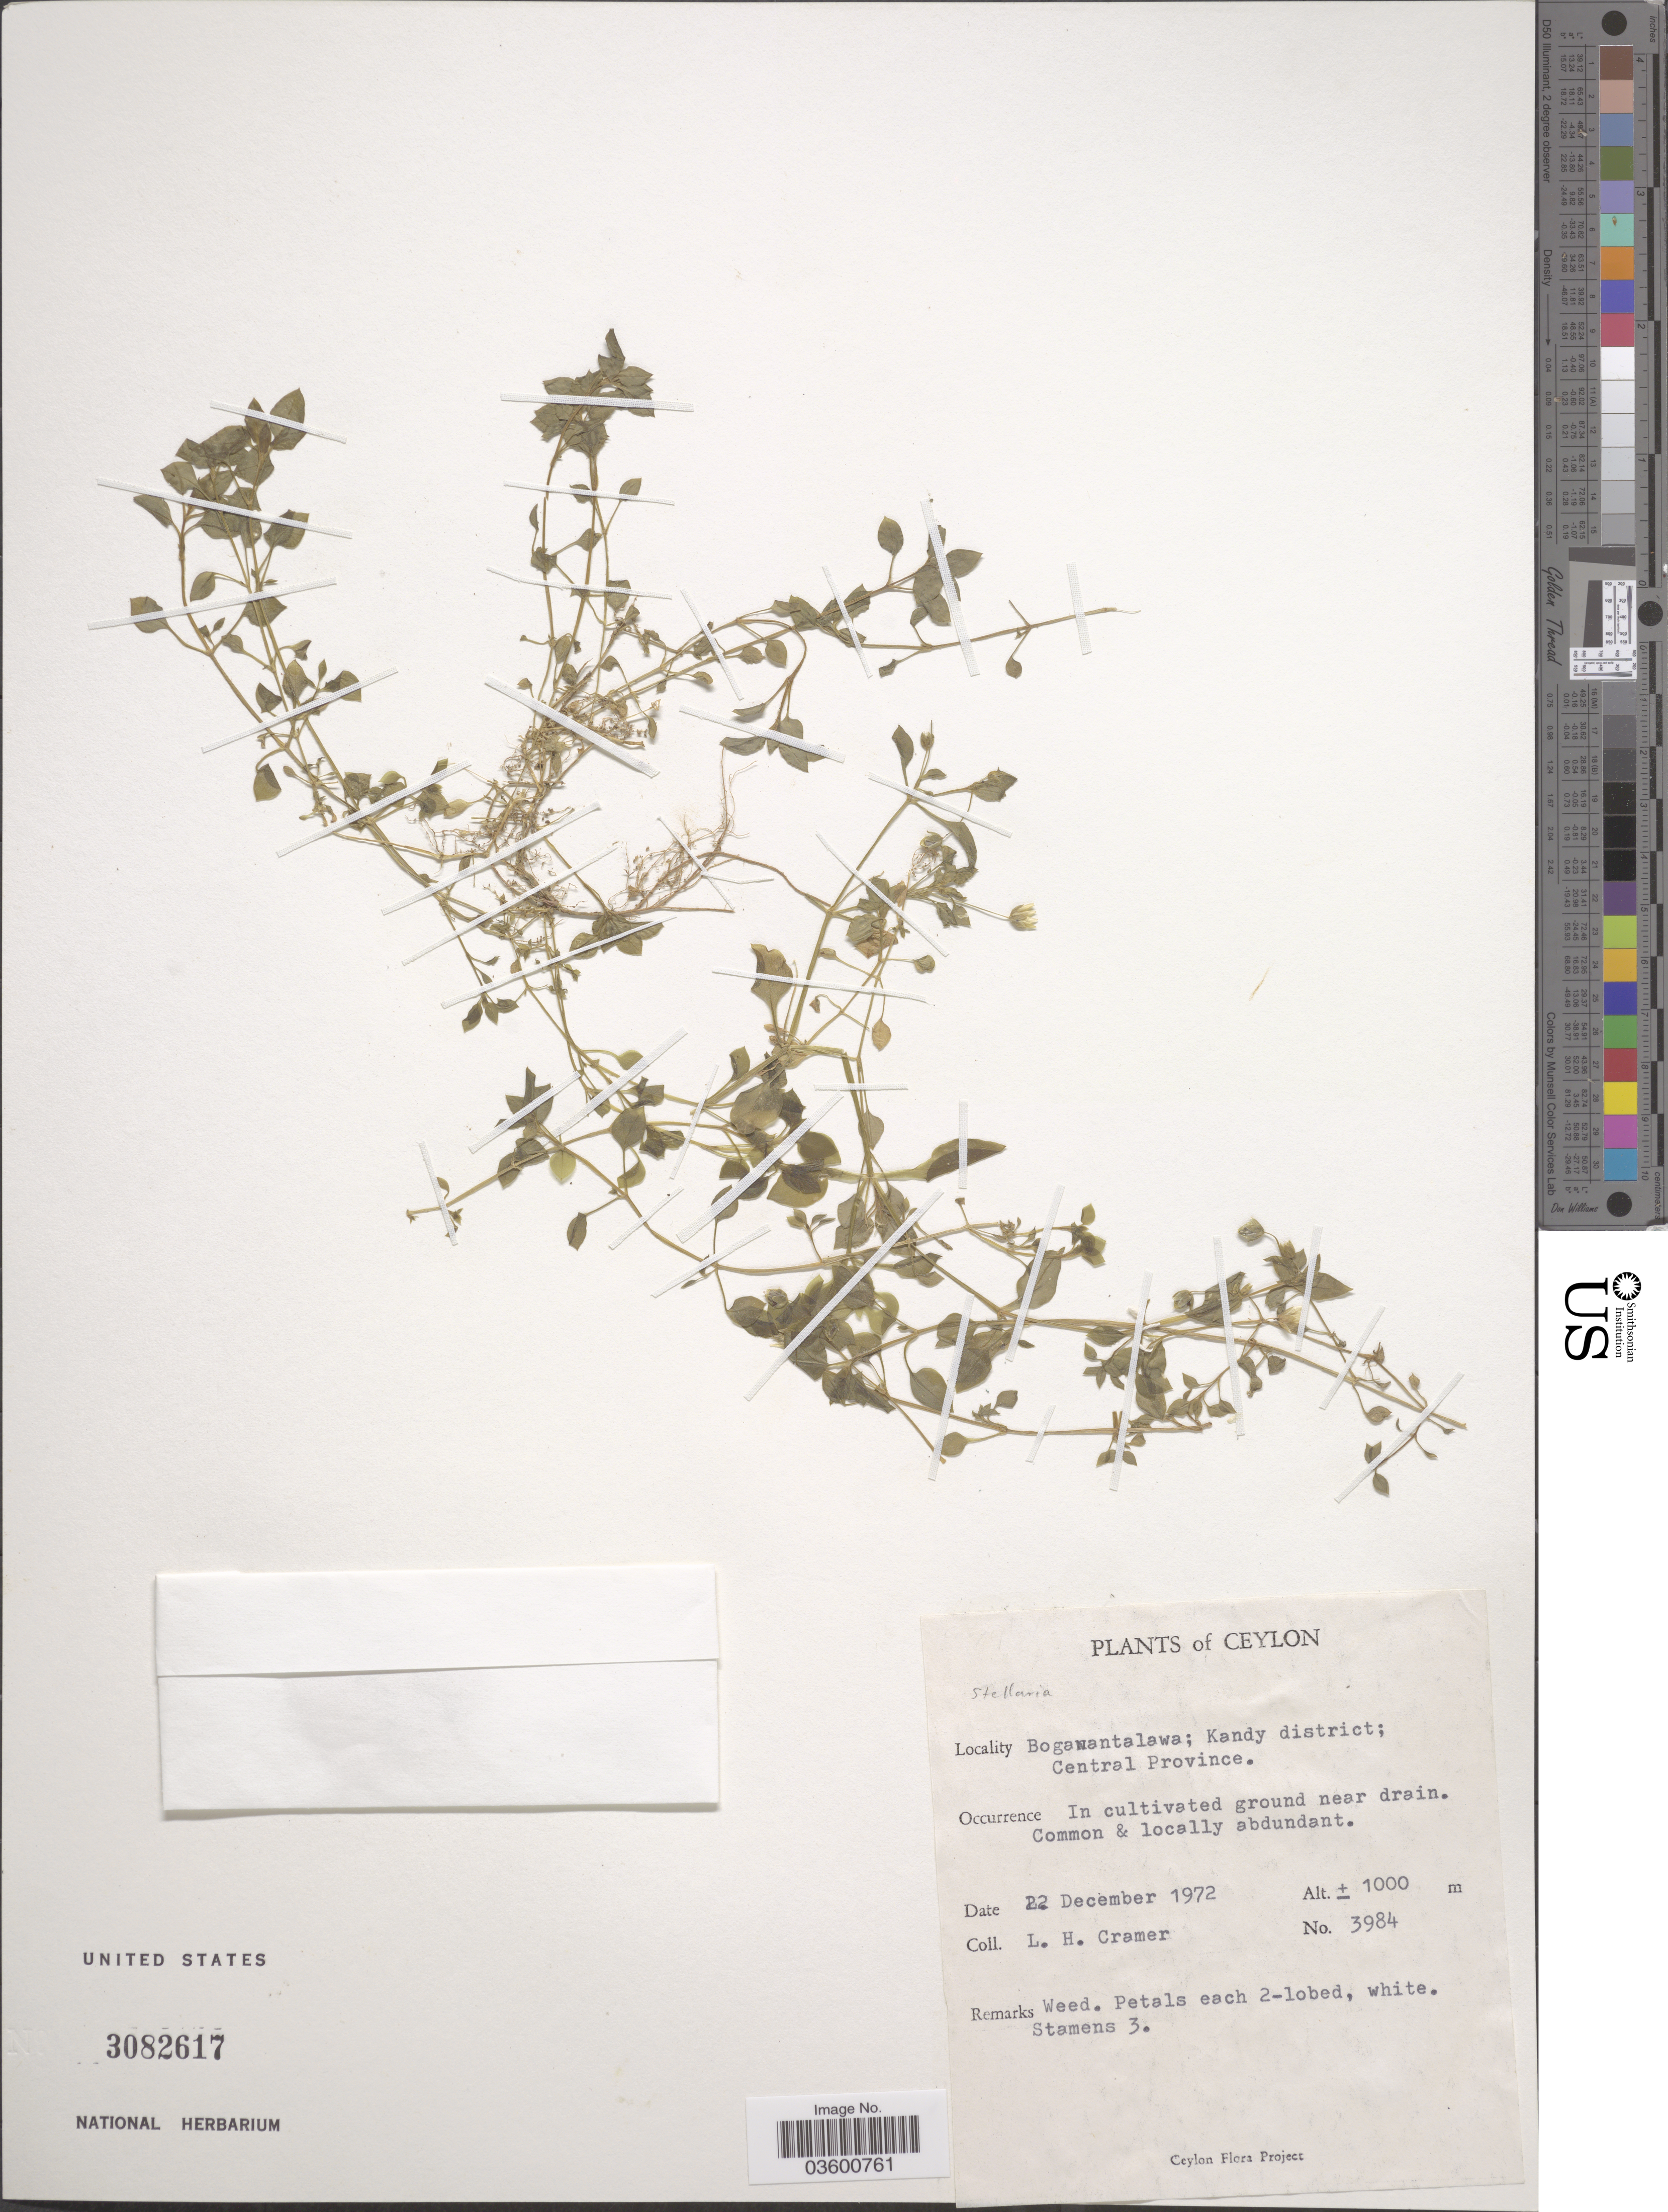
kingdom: Plantae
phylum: Tracheophyta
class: Magnoliopsida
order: Caryophyllales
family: Caryophyllaceae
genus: Stellaria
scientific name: Stellaria sp.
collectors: L. H. Cramer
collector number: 3984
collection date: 1972-12-22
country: Sri Lanka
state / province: Central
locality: Ceylon. Bogawantalawa; Kandy district.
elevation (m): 1000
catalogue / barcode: US 3082617